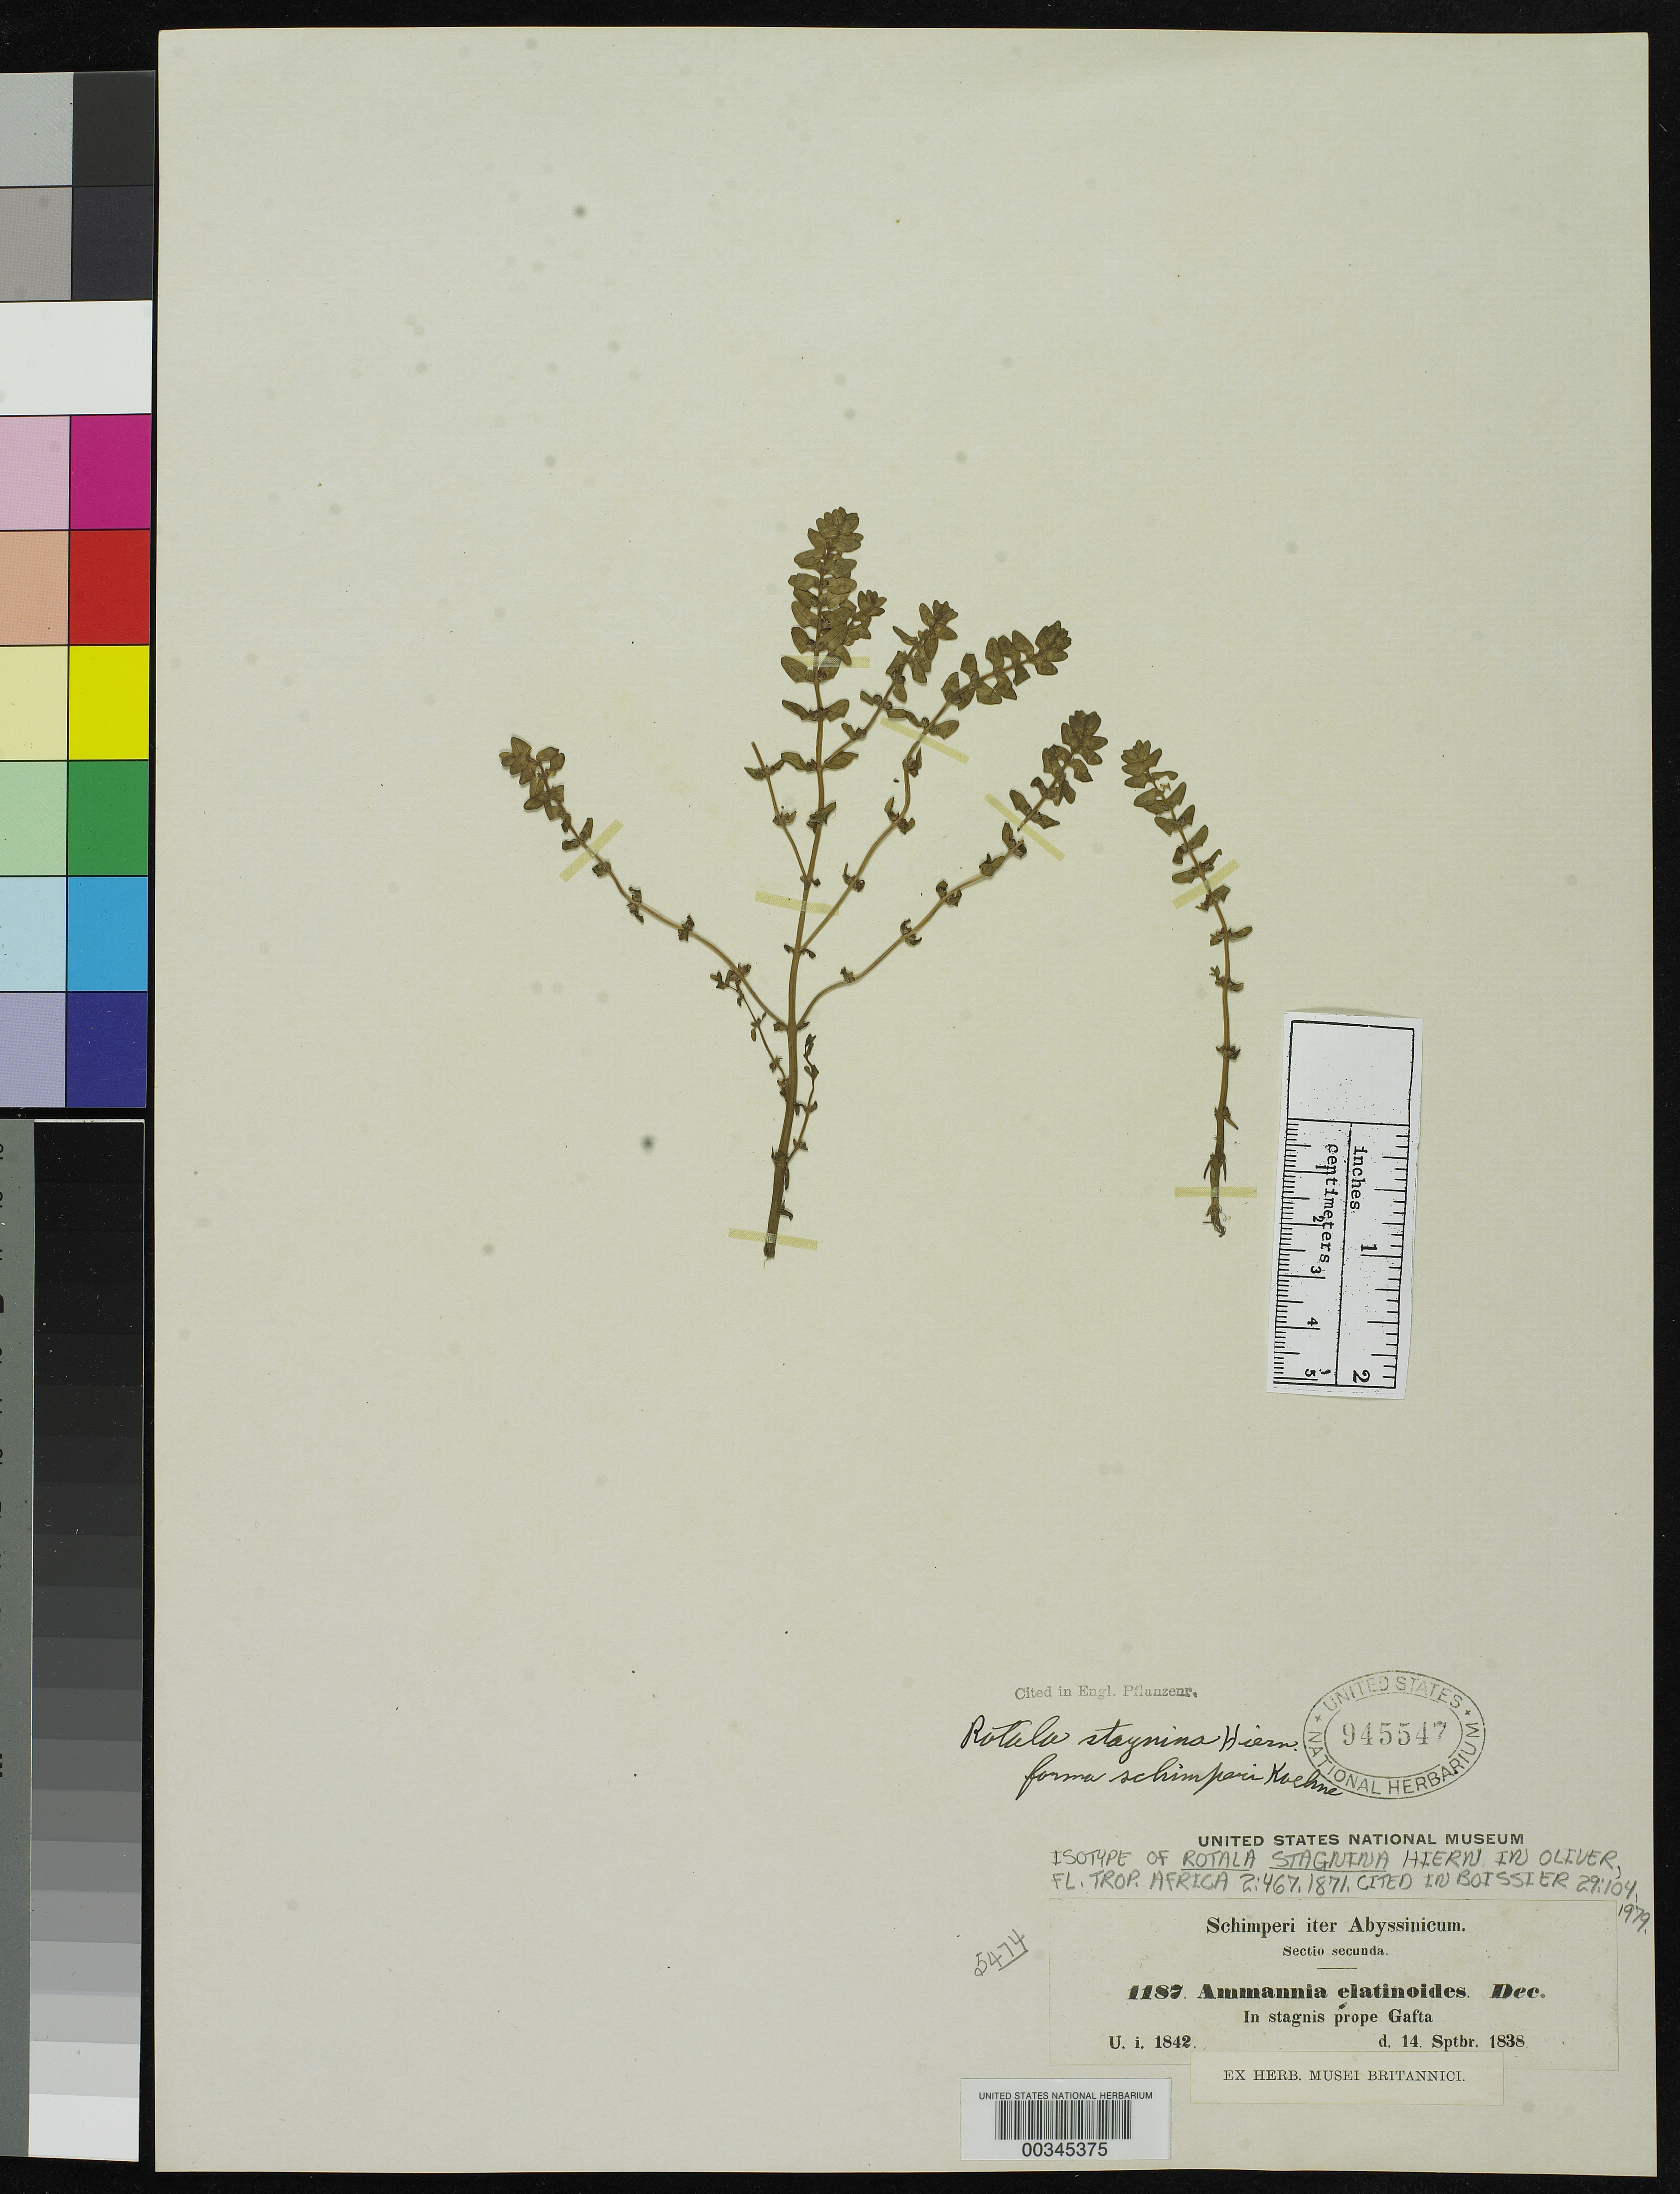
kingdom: Plantae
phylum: Tracheophyta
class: Magnoliopsida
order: Myrtales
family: Lythraceae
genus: Rotala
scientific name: Rotala stagnina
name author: Hiern in Oliv.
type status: Isotype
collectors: G. W. Schimper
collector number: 1187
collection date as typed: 14 Sep 1838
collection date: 1838-09-14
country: Ethiopia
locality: In stagnis prope Gafta.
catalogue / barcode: US 945547